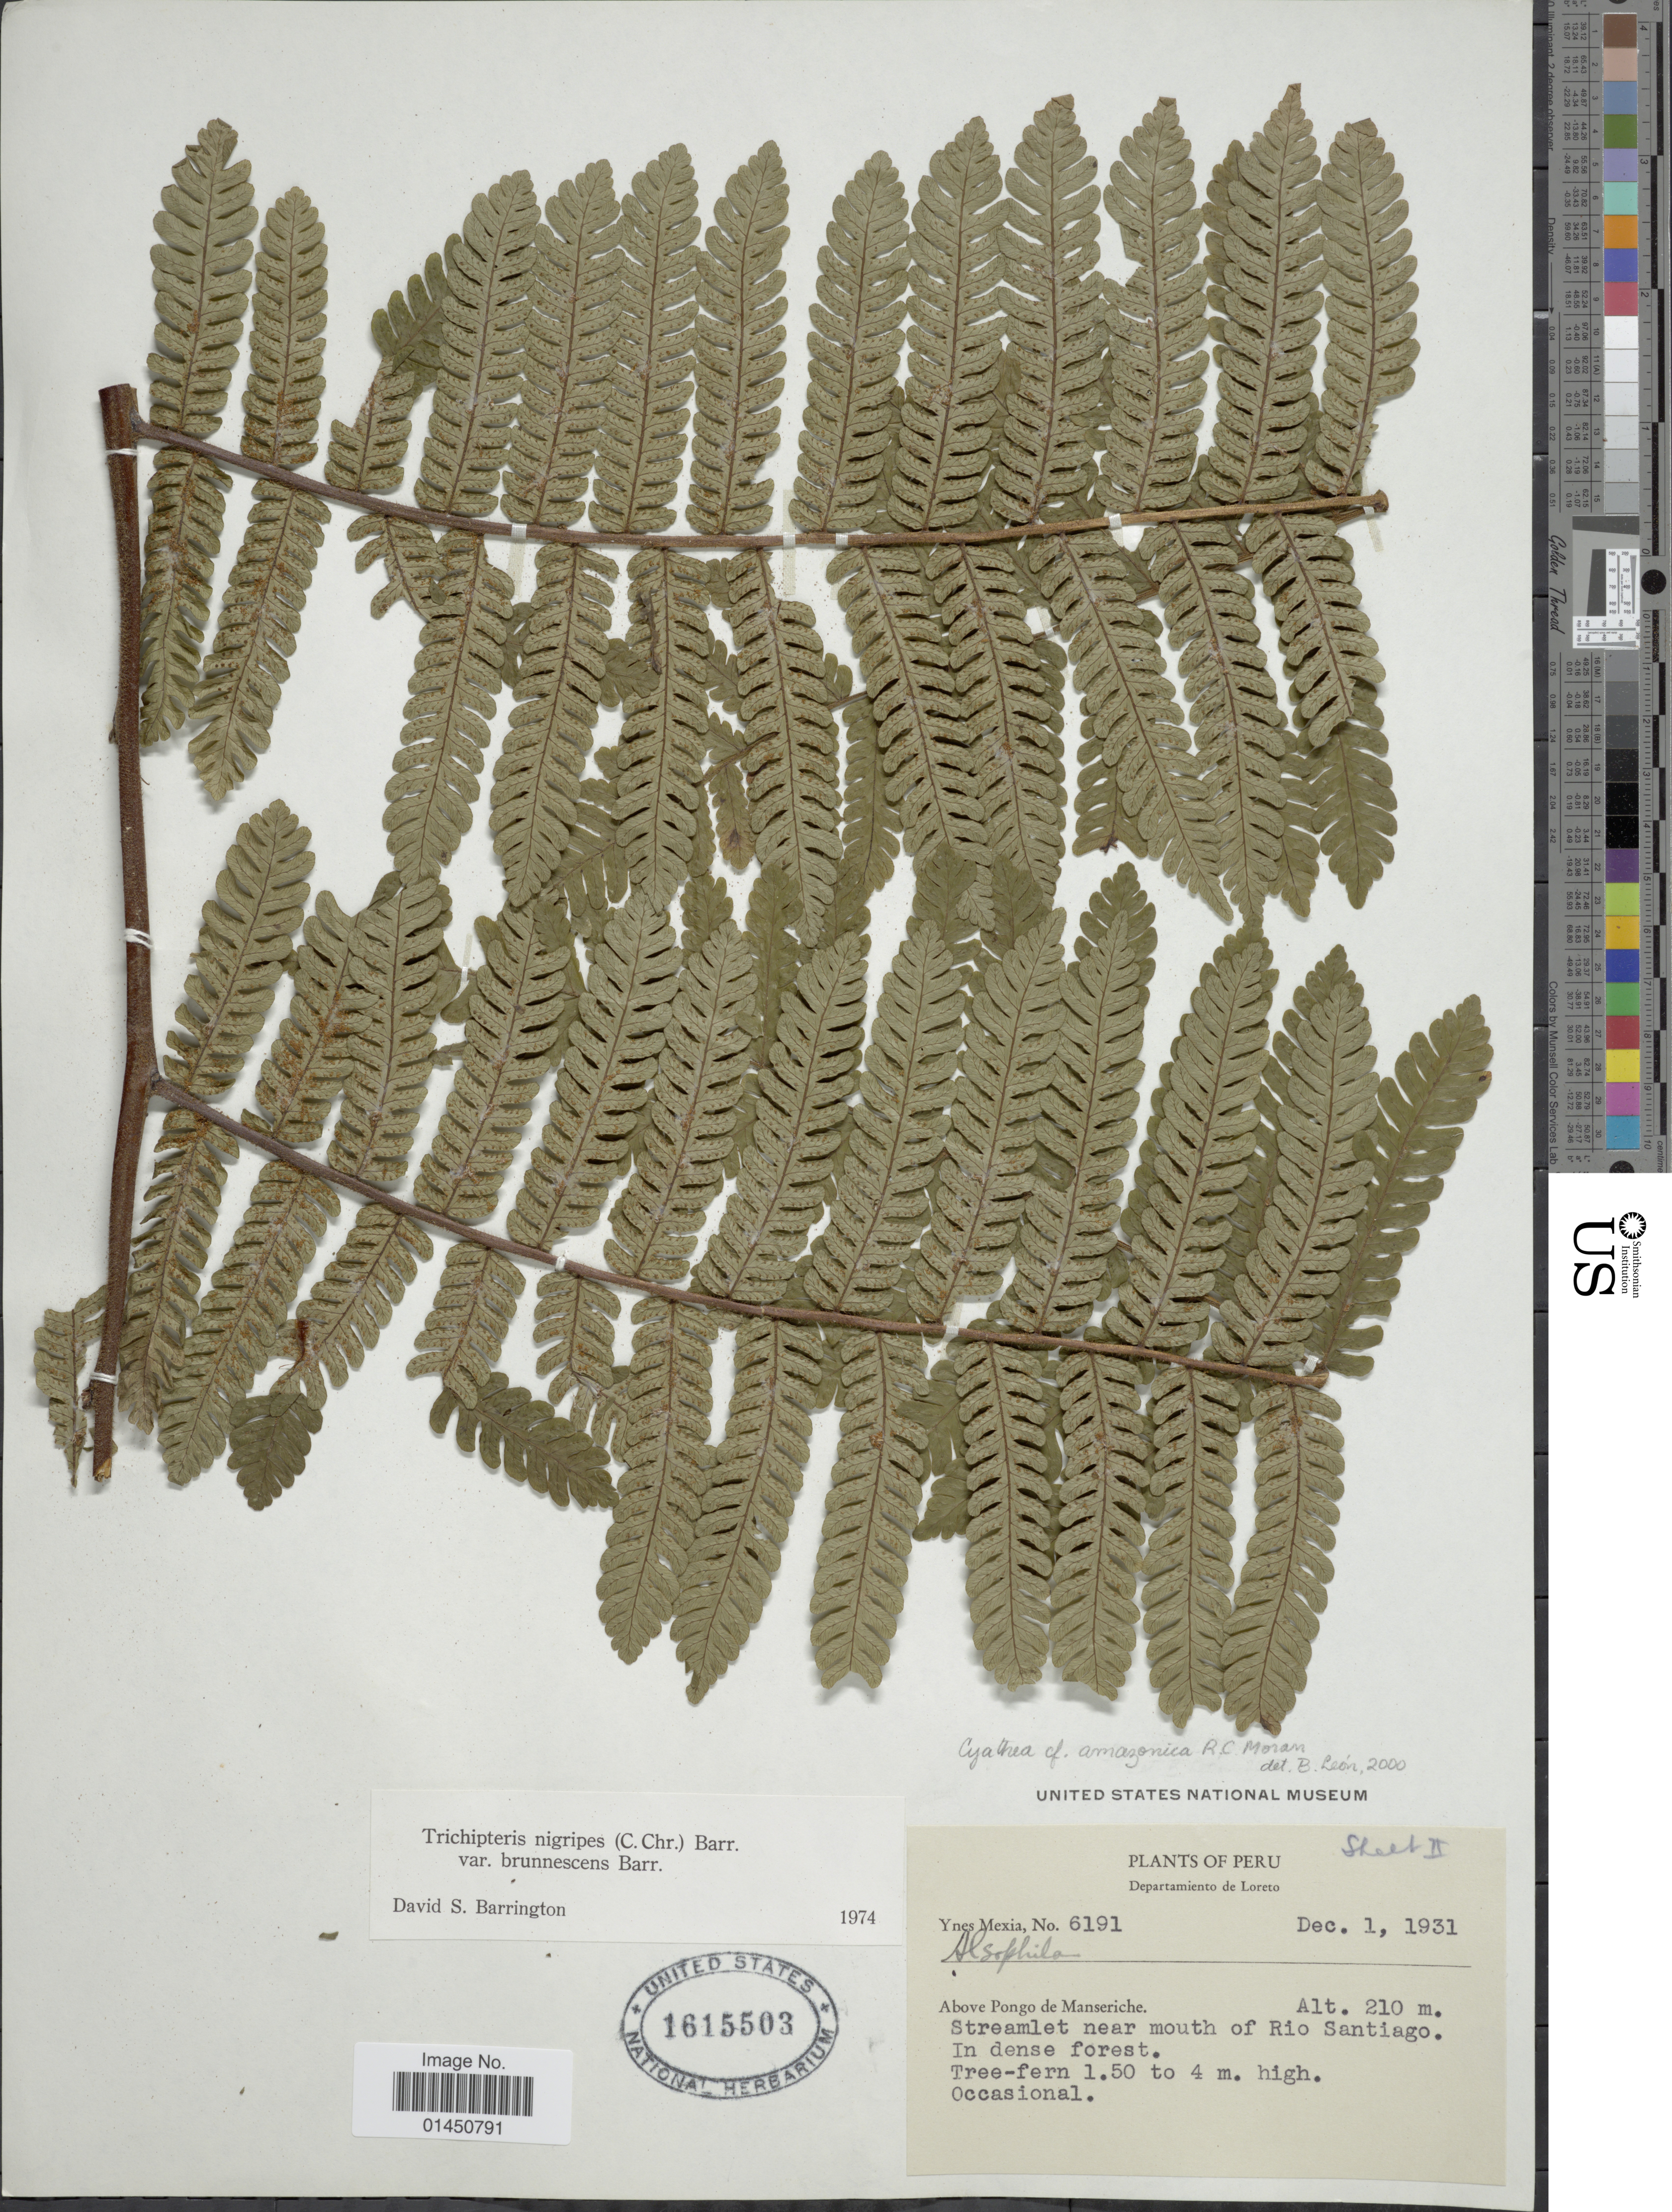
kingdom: Plantae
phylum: Tracheophyta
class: Polypodiopsida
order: Cyatheales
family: Cyatheaceae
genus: Cyathea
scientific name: Cyathea amazonica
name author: R.C. Moran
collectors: Y. Mexia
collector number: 6191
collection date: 1931-12-01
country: Peru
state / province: Loreto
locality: Above Pongo de Manseriche, streamlet near mouth of Rio Santiago.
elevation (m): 210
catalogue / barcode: US 1615503